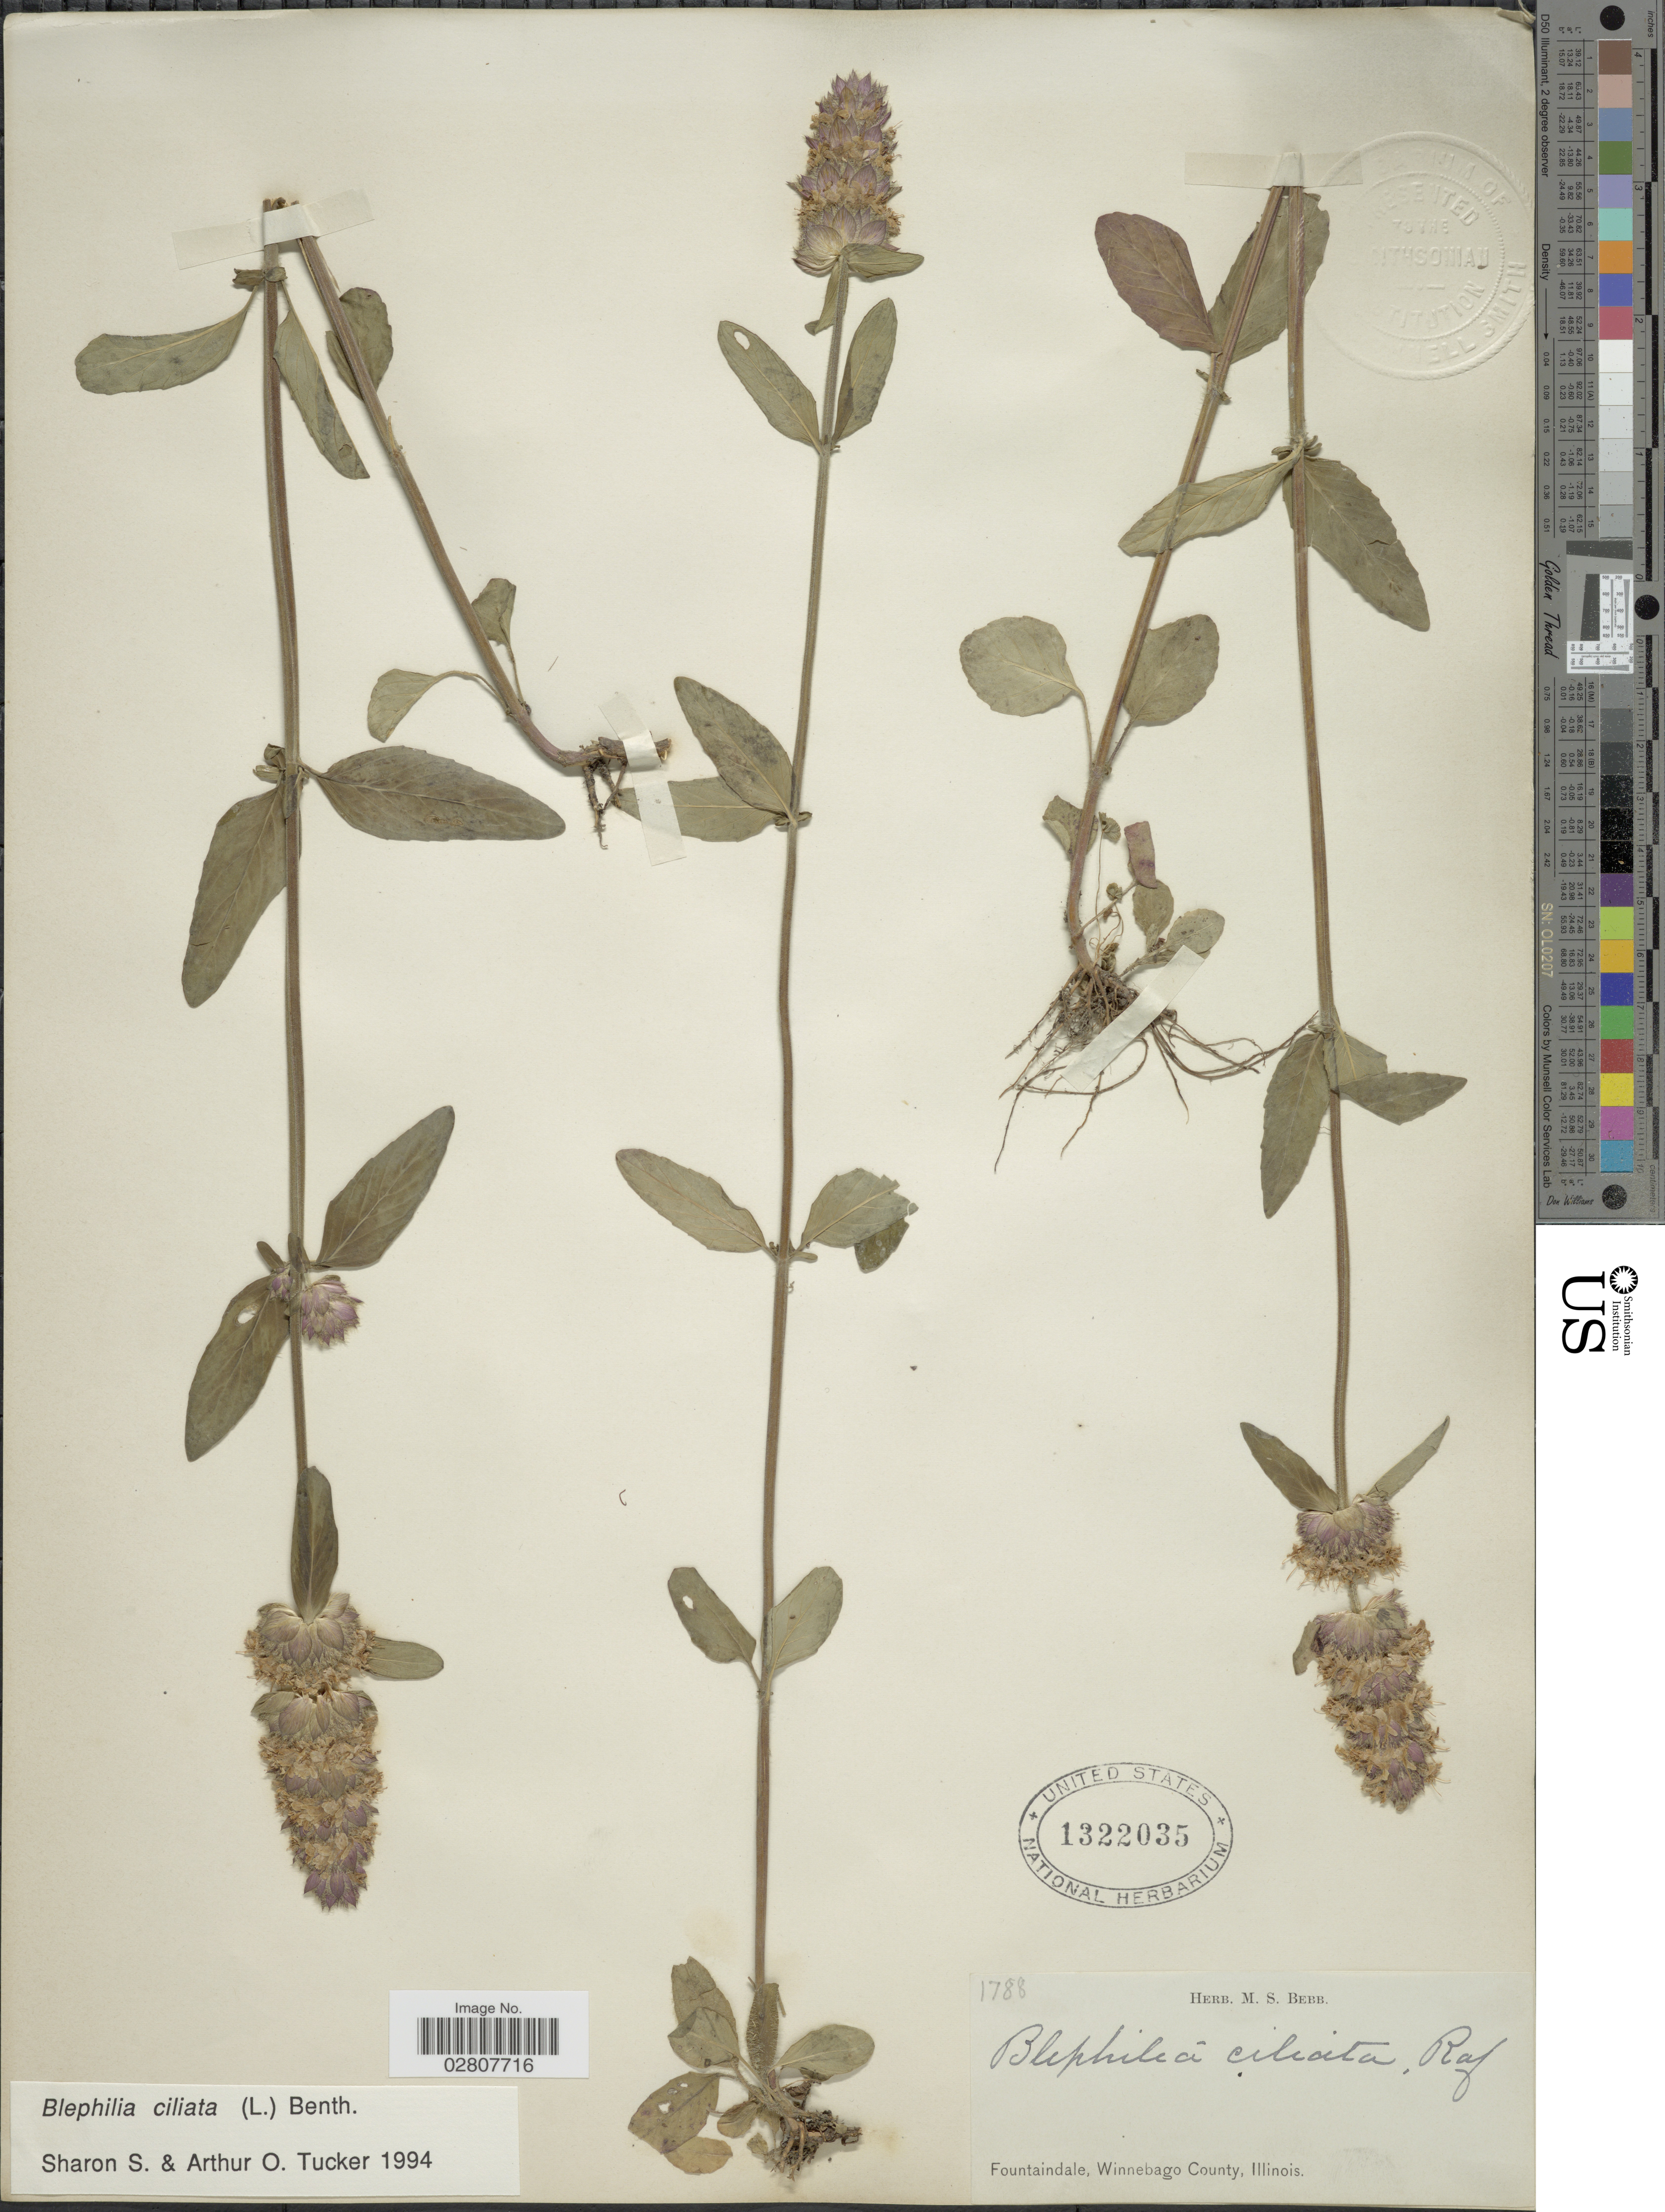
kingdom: Plantae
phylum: Tracheophyta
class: Magnoliopsida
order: Lamiales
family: Lamiaceae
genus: Blephilia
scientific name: Blephilia ciliata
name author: (L.) Raf. ex Benth.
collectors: M. Bebb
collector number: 1788?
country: United States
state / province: Illinois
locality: Fountaindale, Winnebago County.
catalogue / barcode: US 1322035